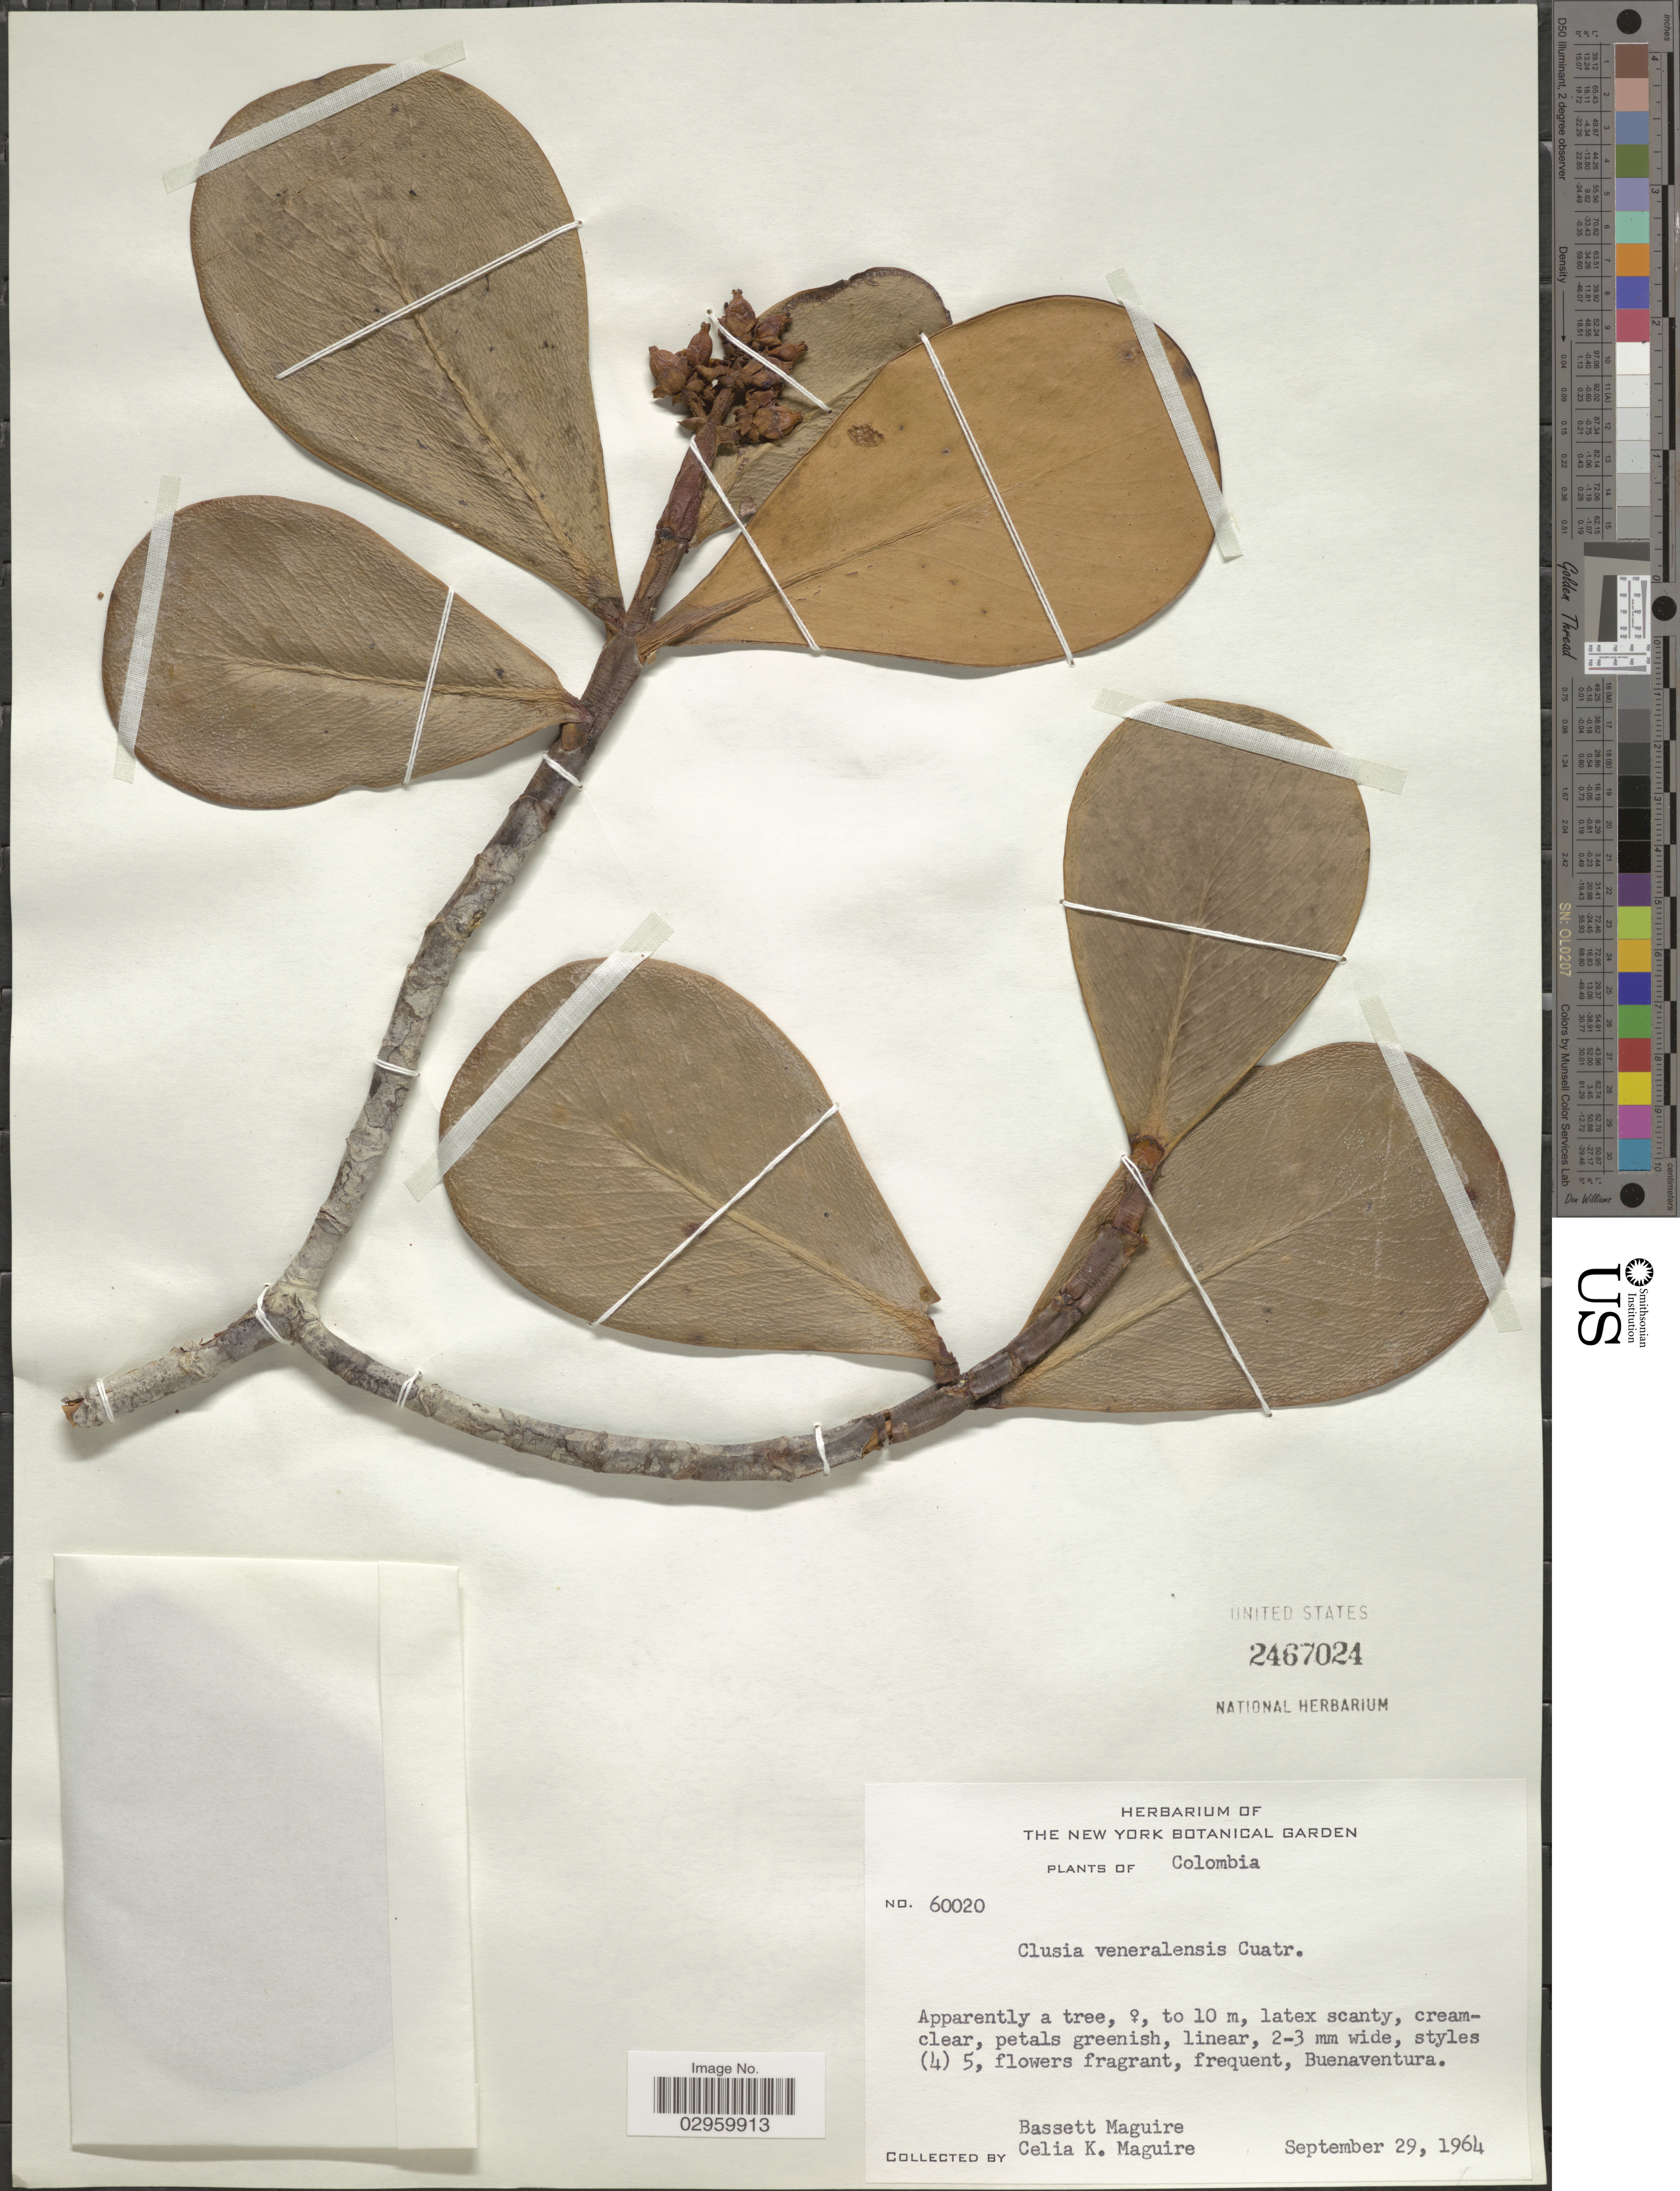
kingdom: Plantae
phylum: Tracheophyta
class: Magnoliopsida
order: Malpighiales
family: Clusiaceae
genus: Clusia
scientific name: Clusia veneralensis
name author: Cuatrec.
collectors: B. Maguire & C. K. Maguire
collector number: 60020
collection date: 1964-09-29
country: Colombia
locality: Buenaventura.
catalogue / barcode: US 2467024